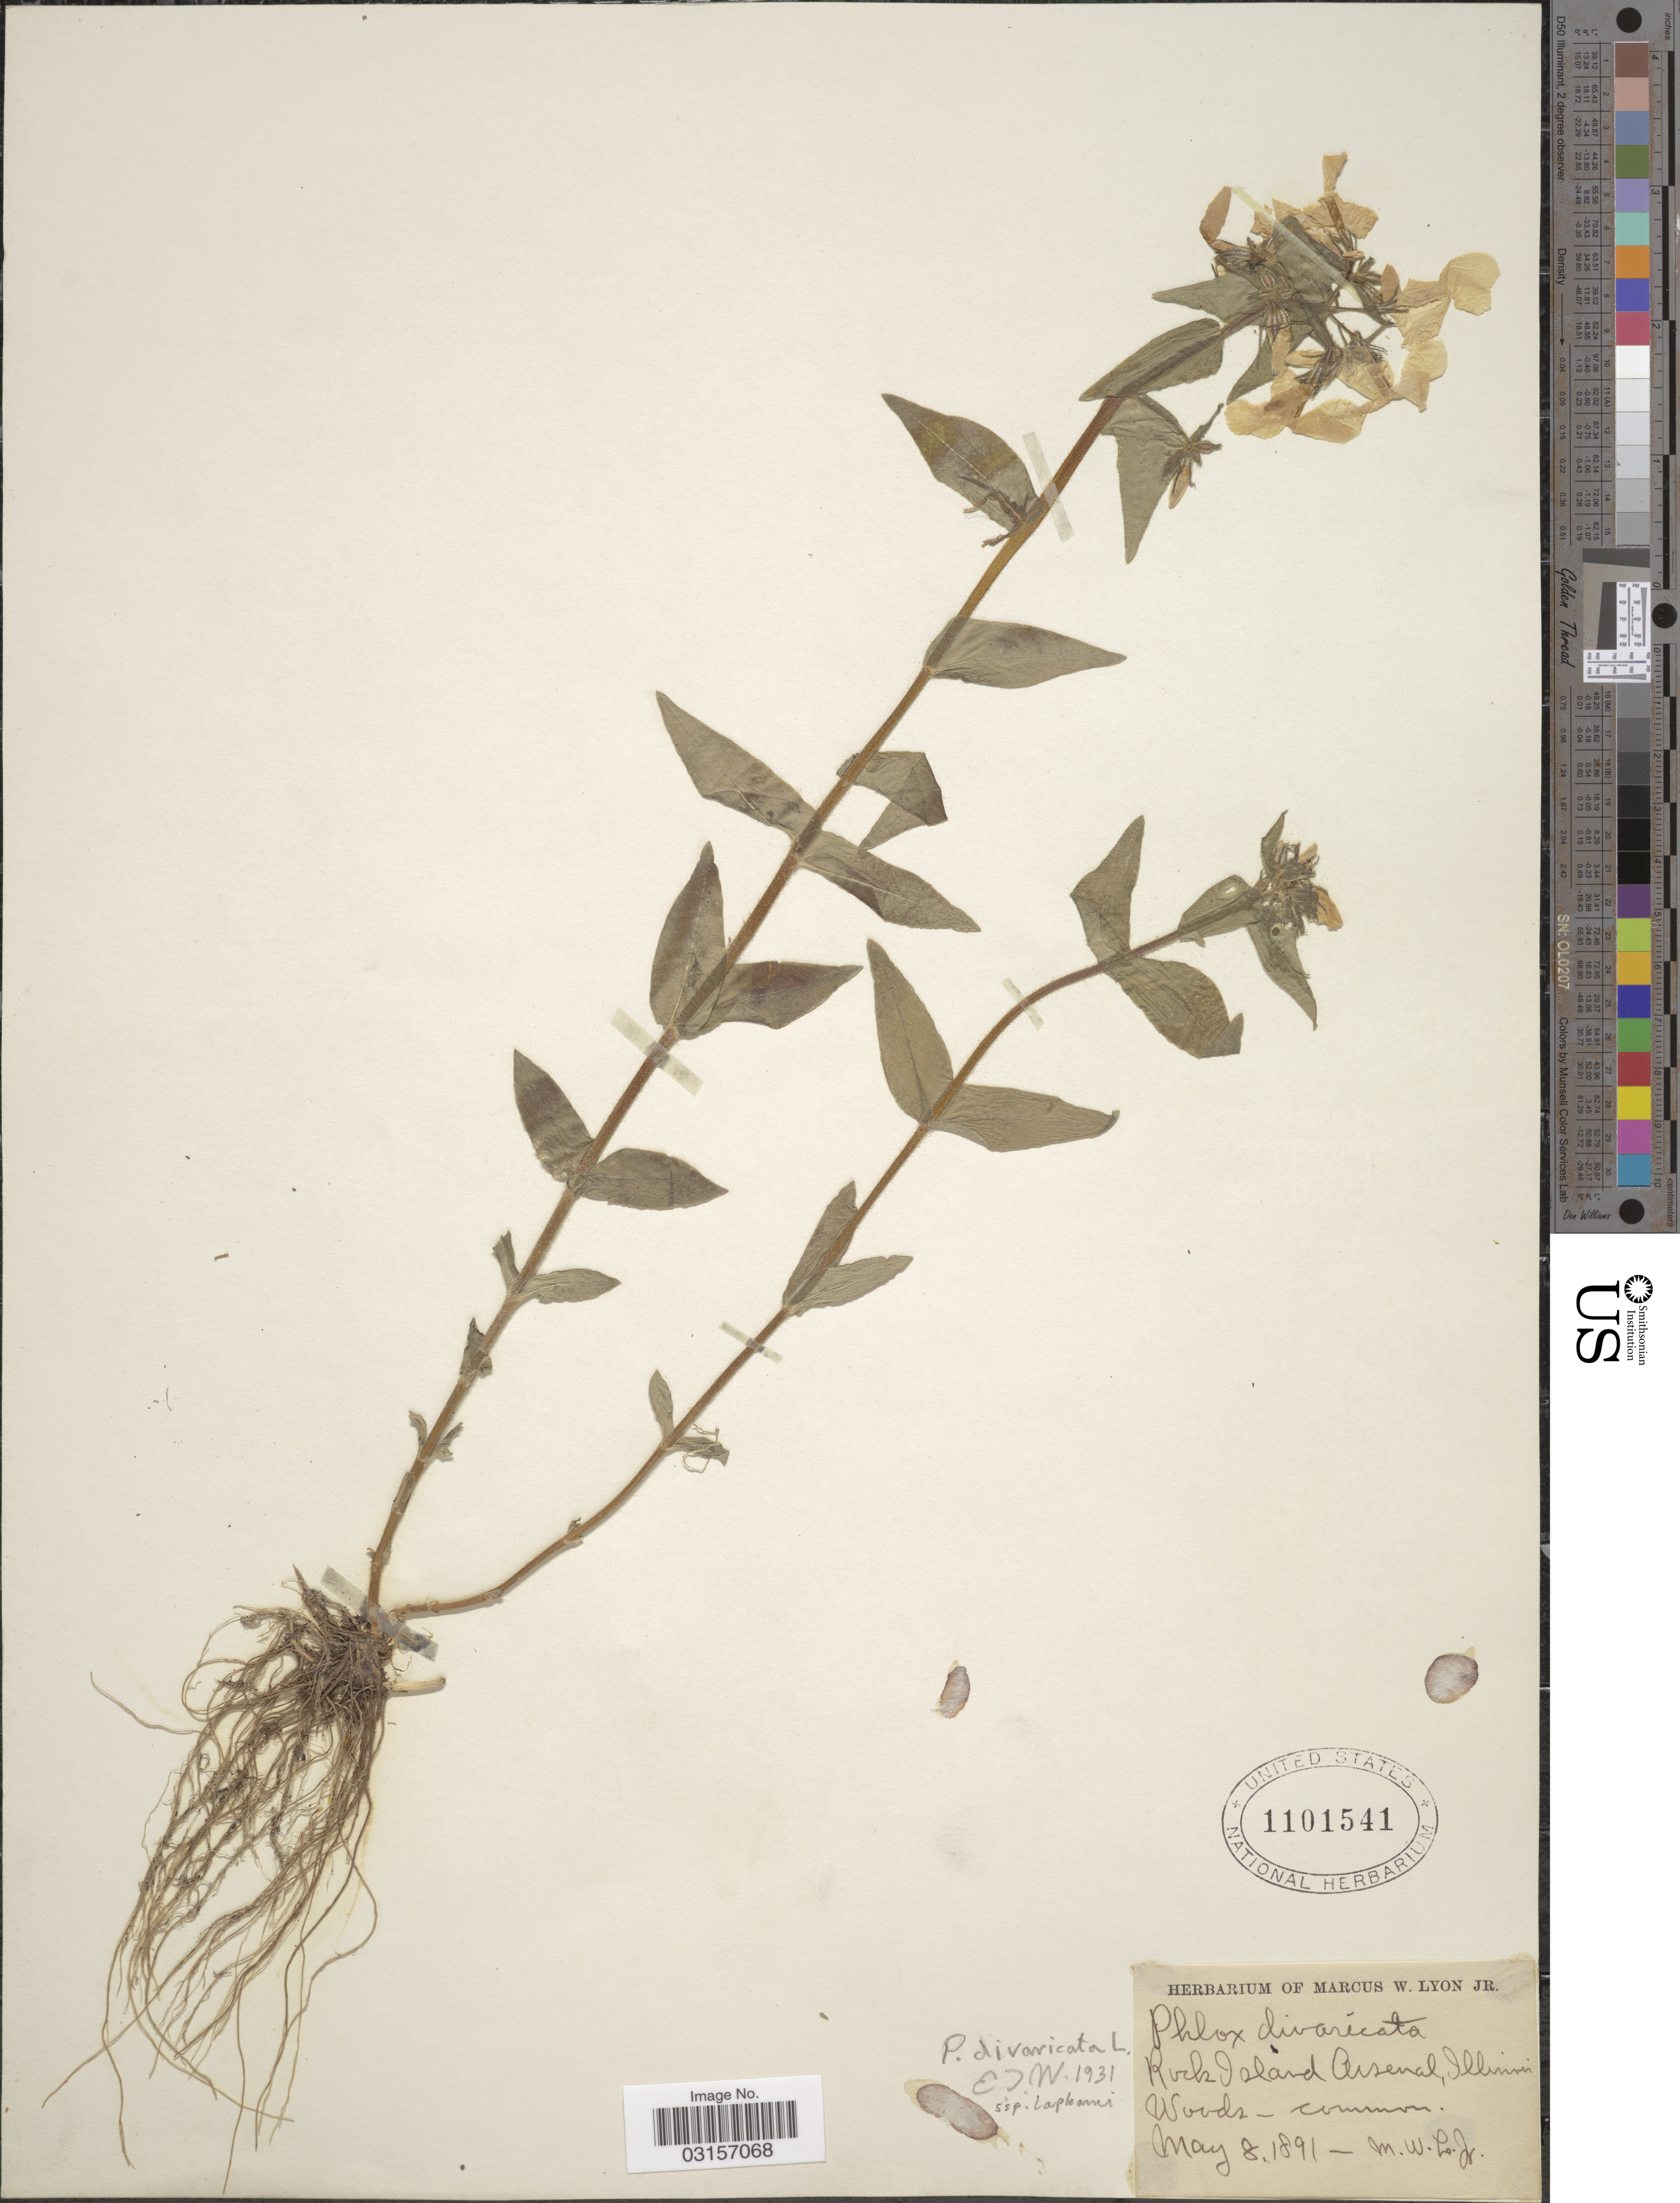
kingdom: Plantae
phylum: Tracheophyta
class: Magnoliopsida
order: Ericales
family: Polemoniaceae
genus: Phlox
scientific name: Phlox divaricata subsp. laphamii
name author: (Alph. Wood) Wherry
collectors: M. W. Lyon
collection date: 1891-05-08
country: United States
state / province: Illinois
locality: Rock Island Arsenal.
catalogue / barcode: US 1101541